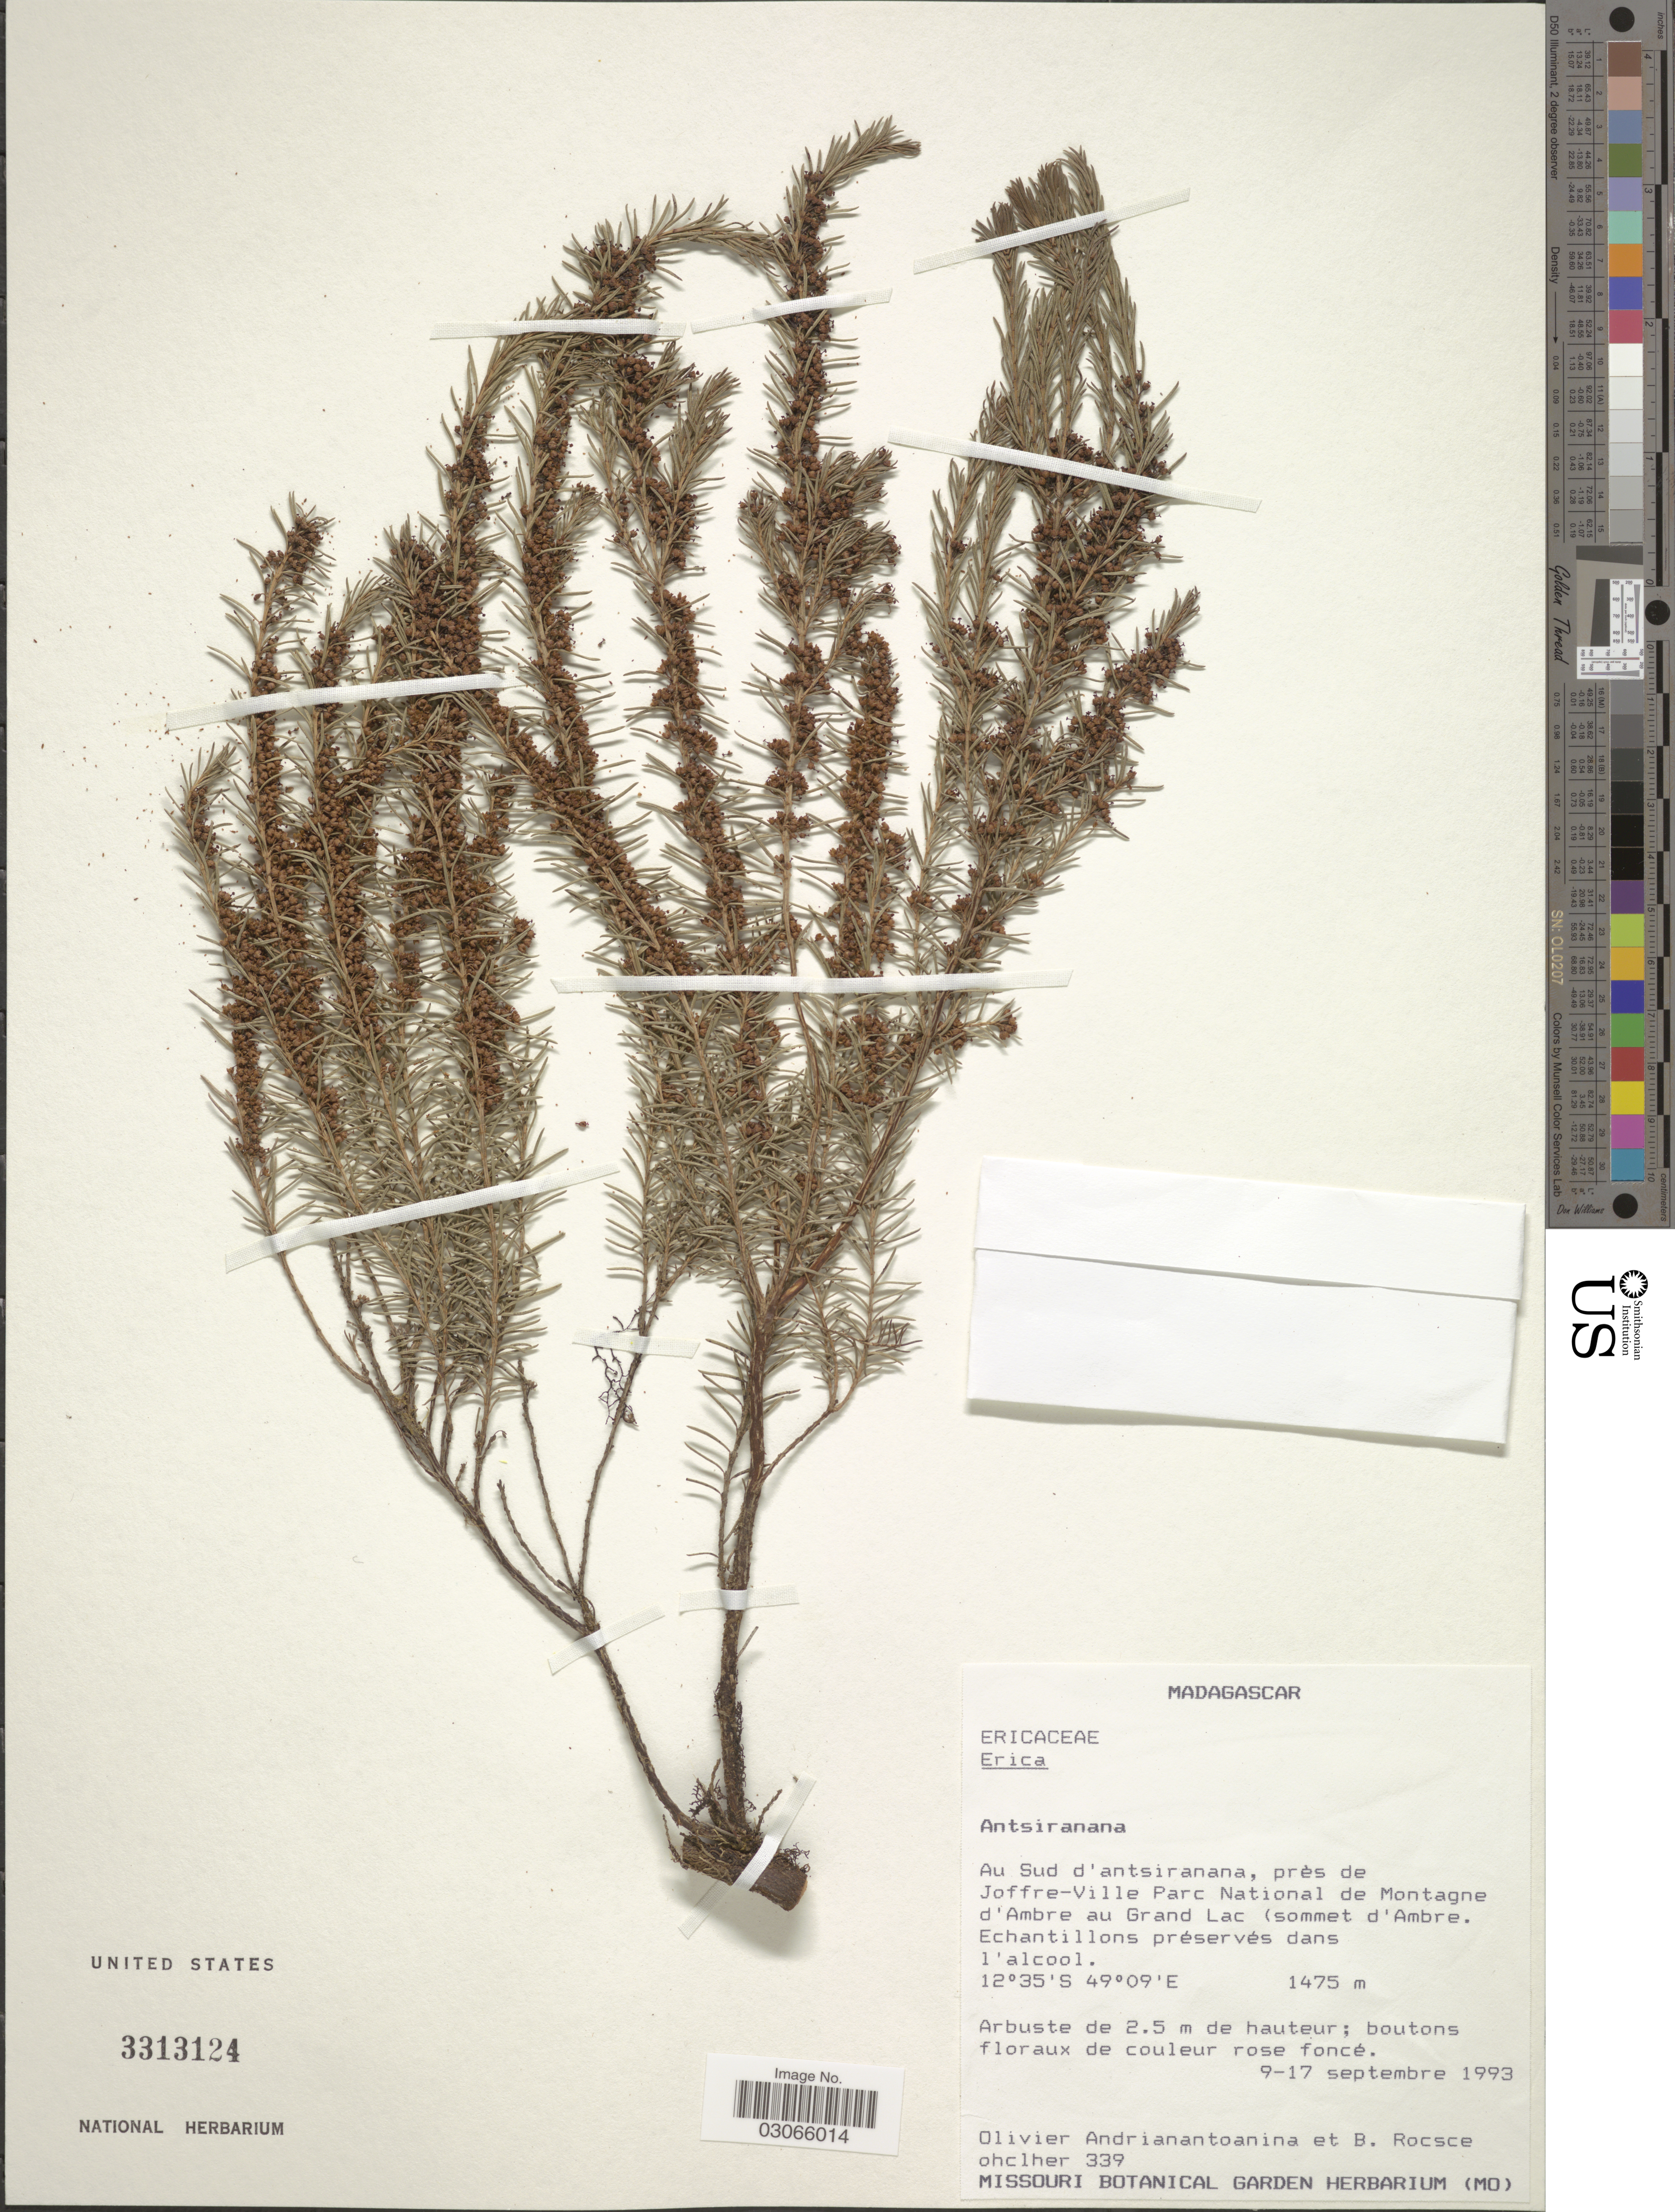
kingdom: Plantae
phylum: Tracheophyta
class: Magnoliopsida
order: Ericales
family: Ericaceae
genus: Erica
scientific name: Erica sp.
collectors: O. Andrianantoanina & B. Rocsceohclher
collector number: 339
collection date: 1993-09-09/1993-09-17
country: Madagascar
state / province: Diana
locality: Au Sud d'antsiranana, près de Joffre-Ville Parc National de Montagne d'Ambre au Grand Lac (sommet d'Ambre).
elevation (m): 1475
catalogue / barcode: US 3313124